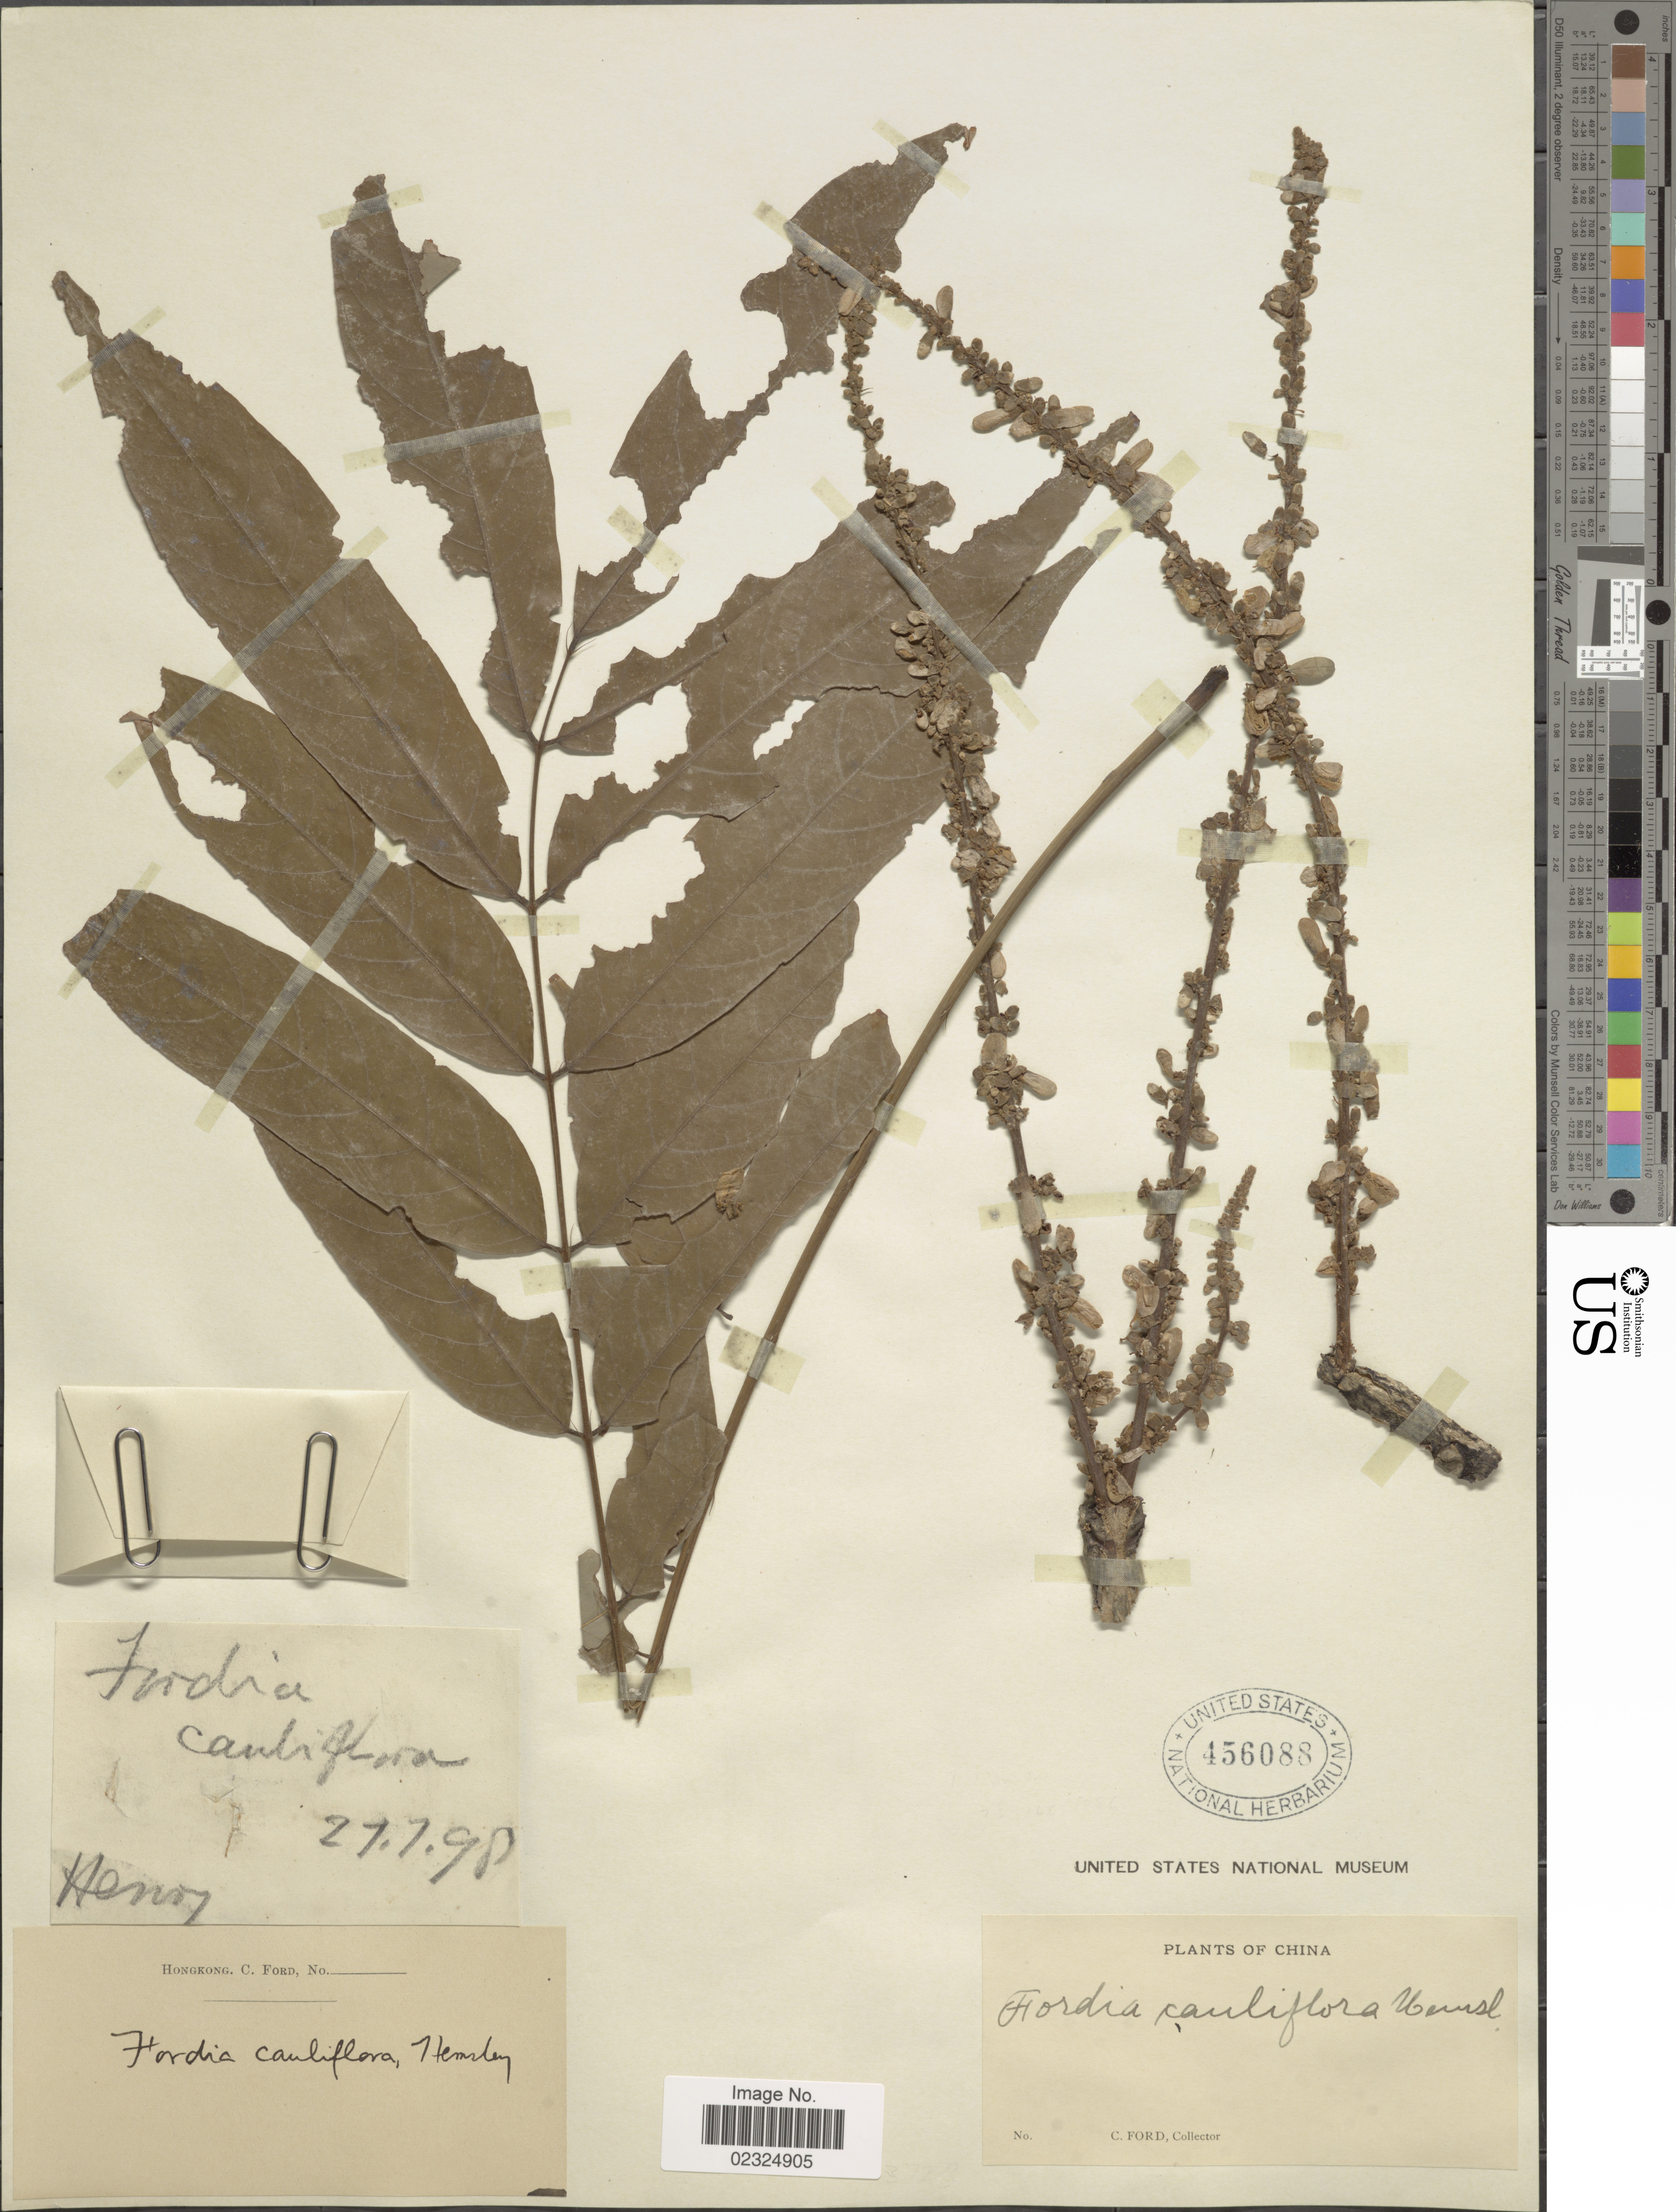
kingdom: Plantae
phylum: Tracheophyta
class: Magnoliopsida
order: Fabales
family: Fabaceae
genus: Fordia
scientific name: Fordia cauliflora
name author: Hemsl.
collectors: C. Ford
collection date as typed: Transcribed d/m/y: 27/7/98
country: China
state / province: Hong Kong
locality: Henoj [interpreted].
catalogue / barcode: US 456088